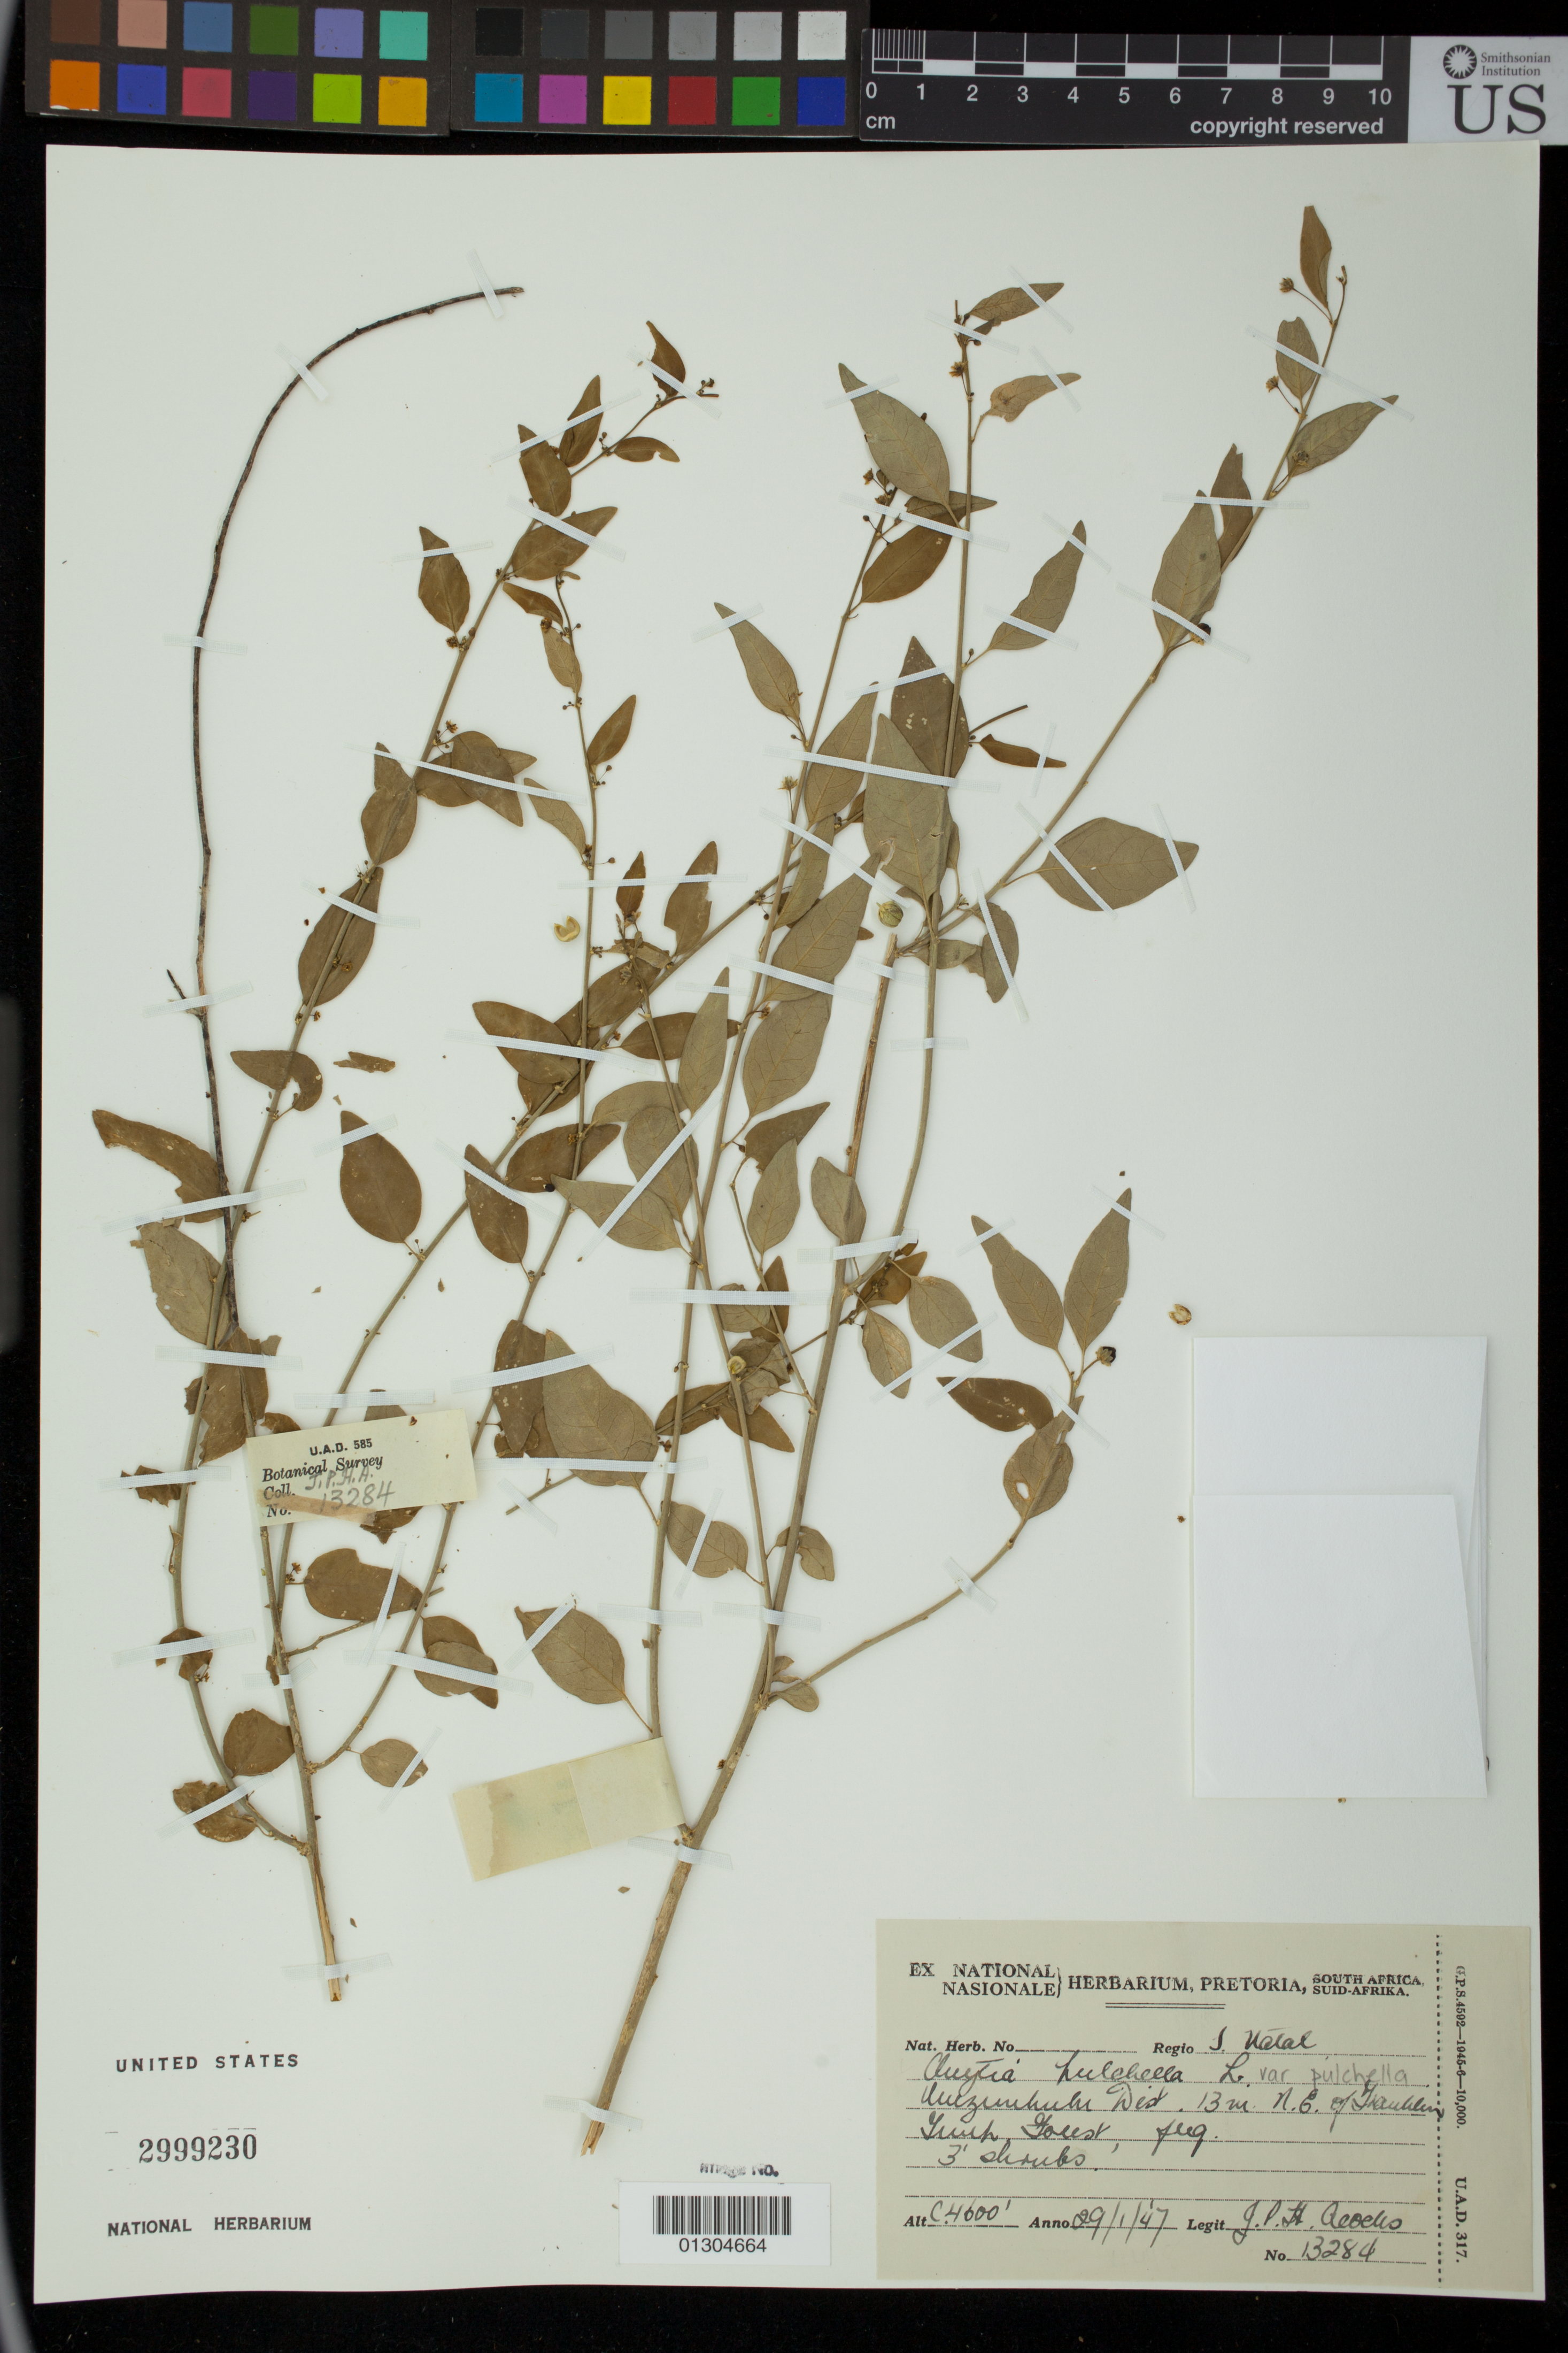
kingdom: Plantae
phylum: Tracheophyta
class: Magnoliopsida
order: Malpighiales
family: Peraceae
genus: Clutia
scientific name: Clutia pulchella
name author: L.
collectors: J. P. Acocks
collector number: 13284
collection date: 1947-01-29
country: South Africa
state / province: KwaZulu-Natal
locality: Uuezuuhulu Dist. 13 m. N.E. of Franklin Truch Forest [?]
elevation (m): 1402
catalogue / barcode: US 2999230